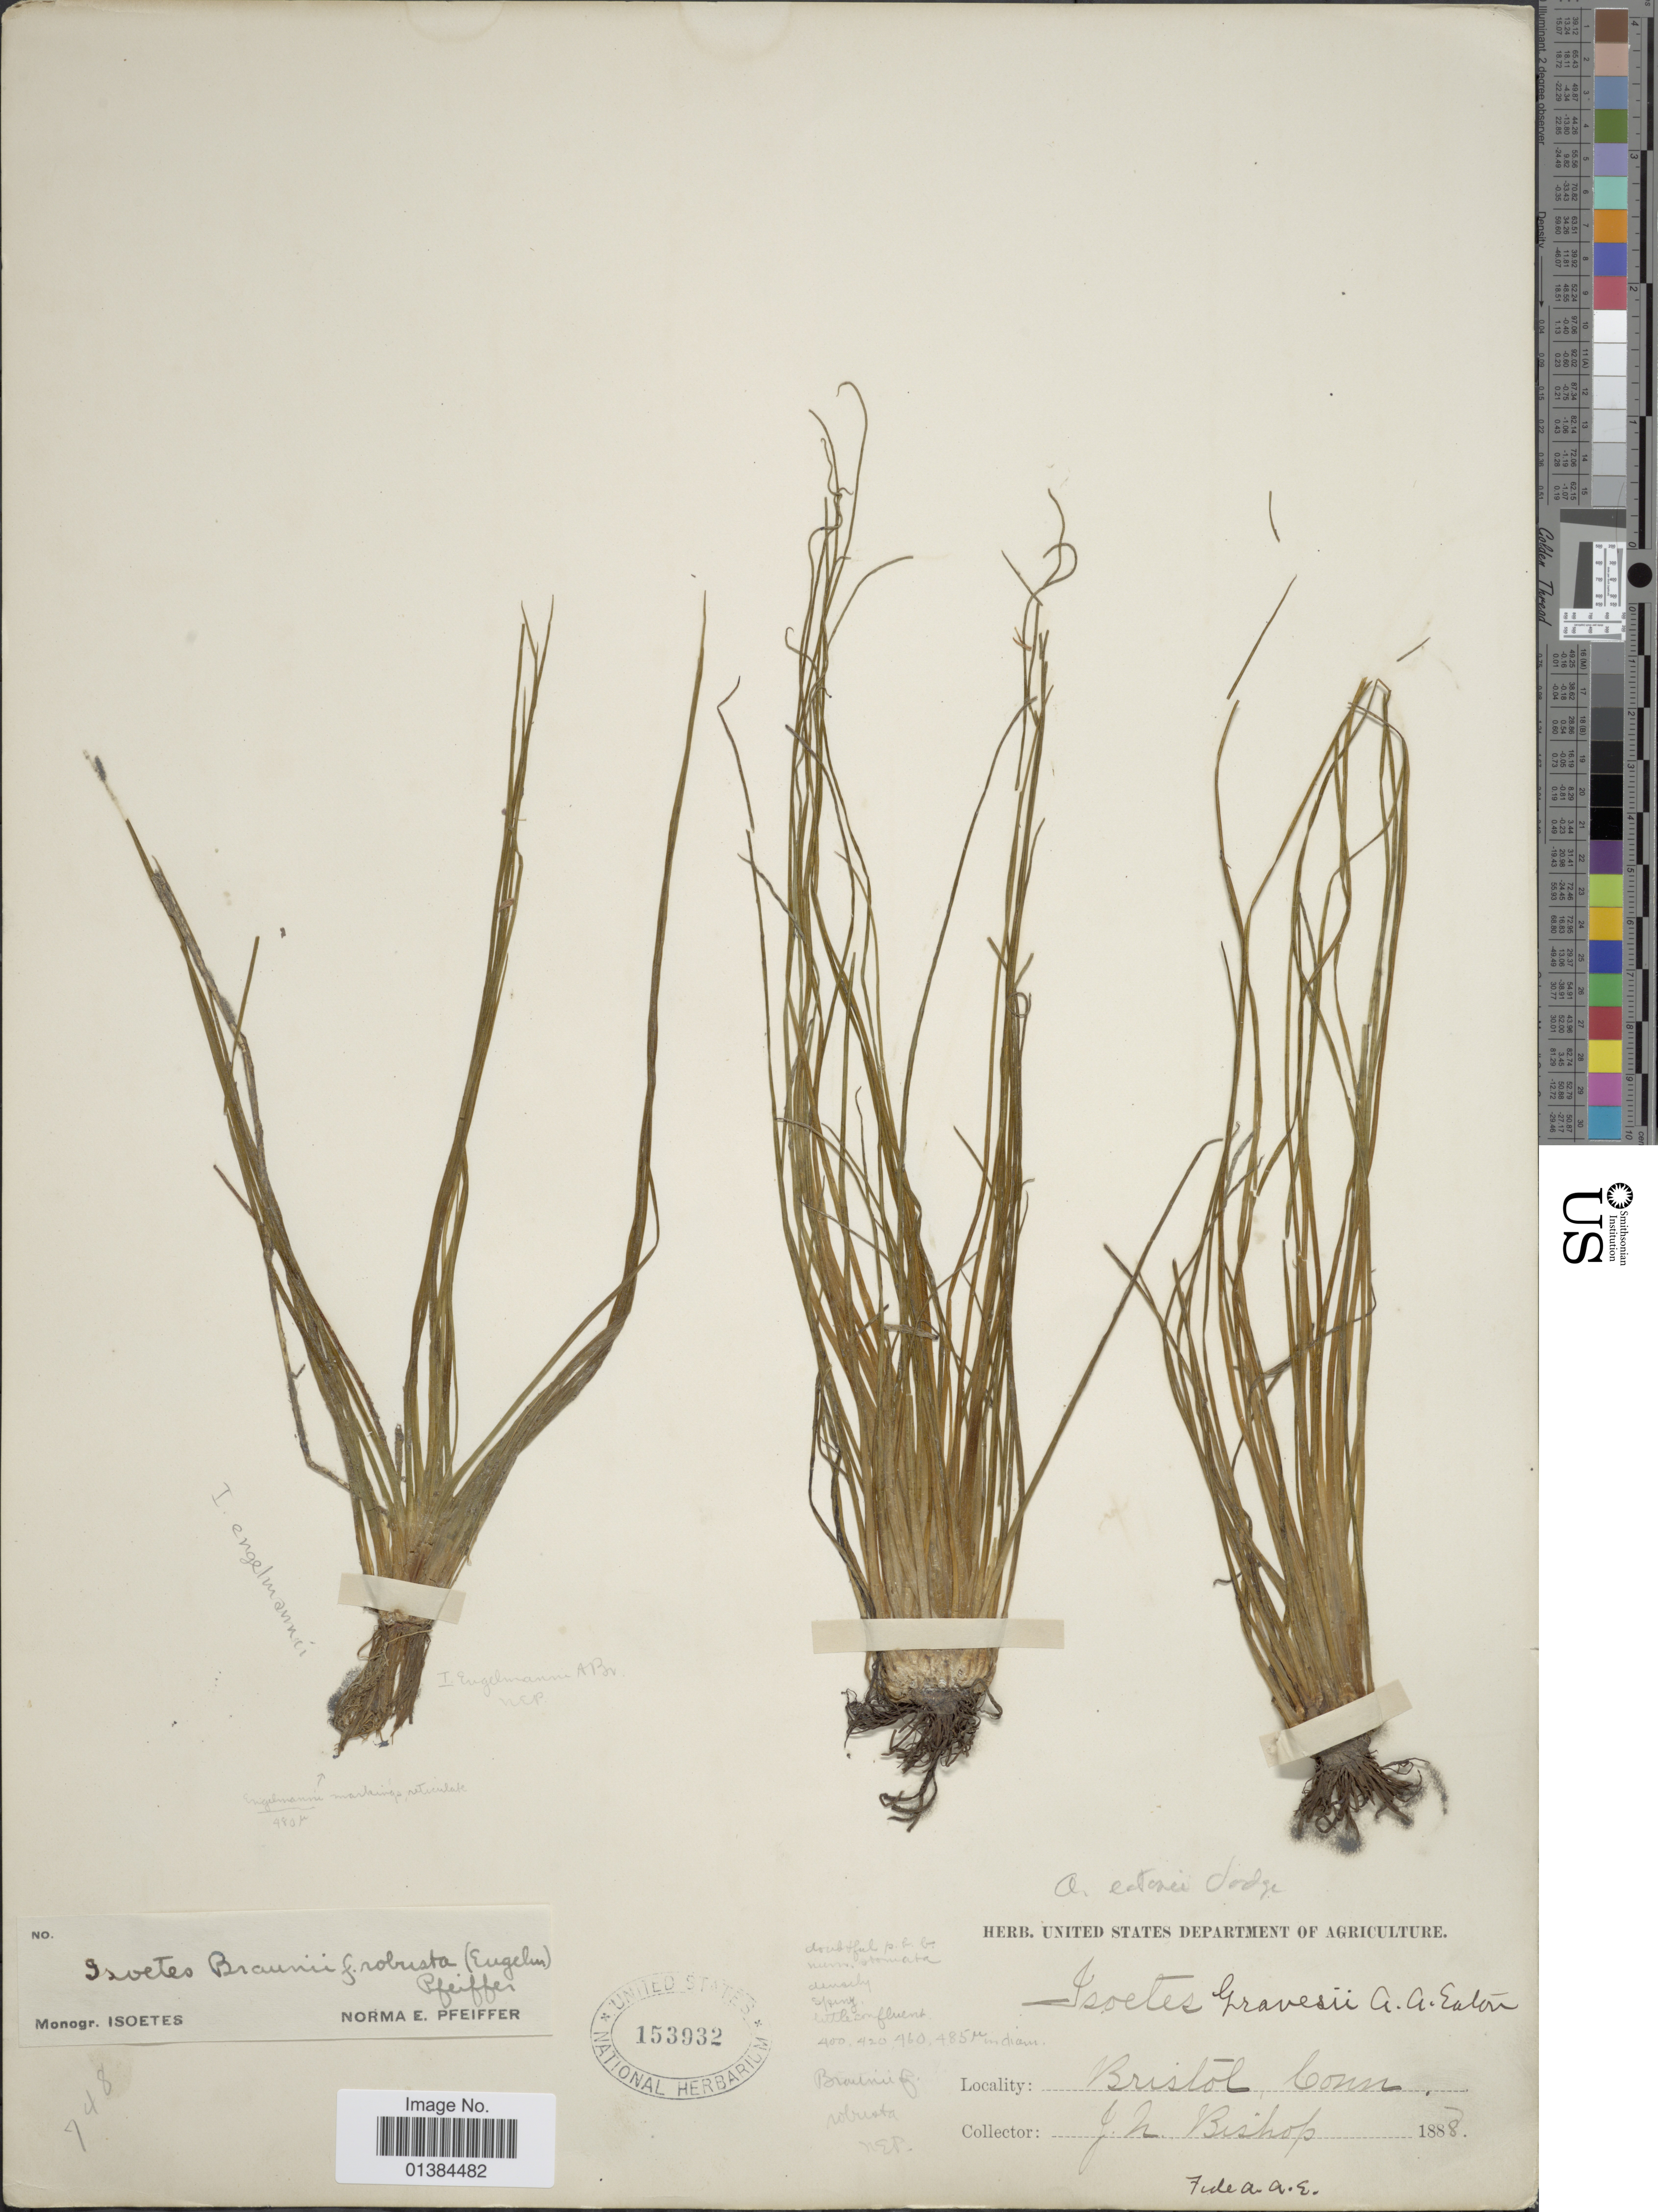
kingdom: Plantae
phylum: Tracheophyta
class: Lycopodiopsida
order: Isoetales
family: Isoetaceae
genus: Isoetes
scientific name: Isoetes eatonii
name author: R. Dodge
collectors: J. Bishop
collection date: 1888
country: United States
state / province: Connecticut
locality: Bristol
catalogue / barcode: US 153932